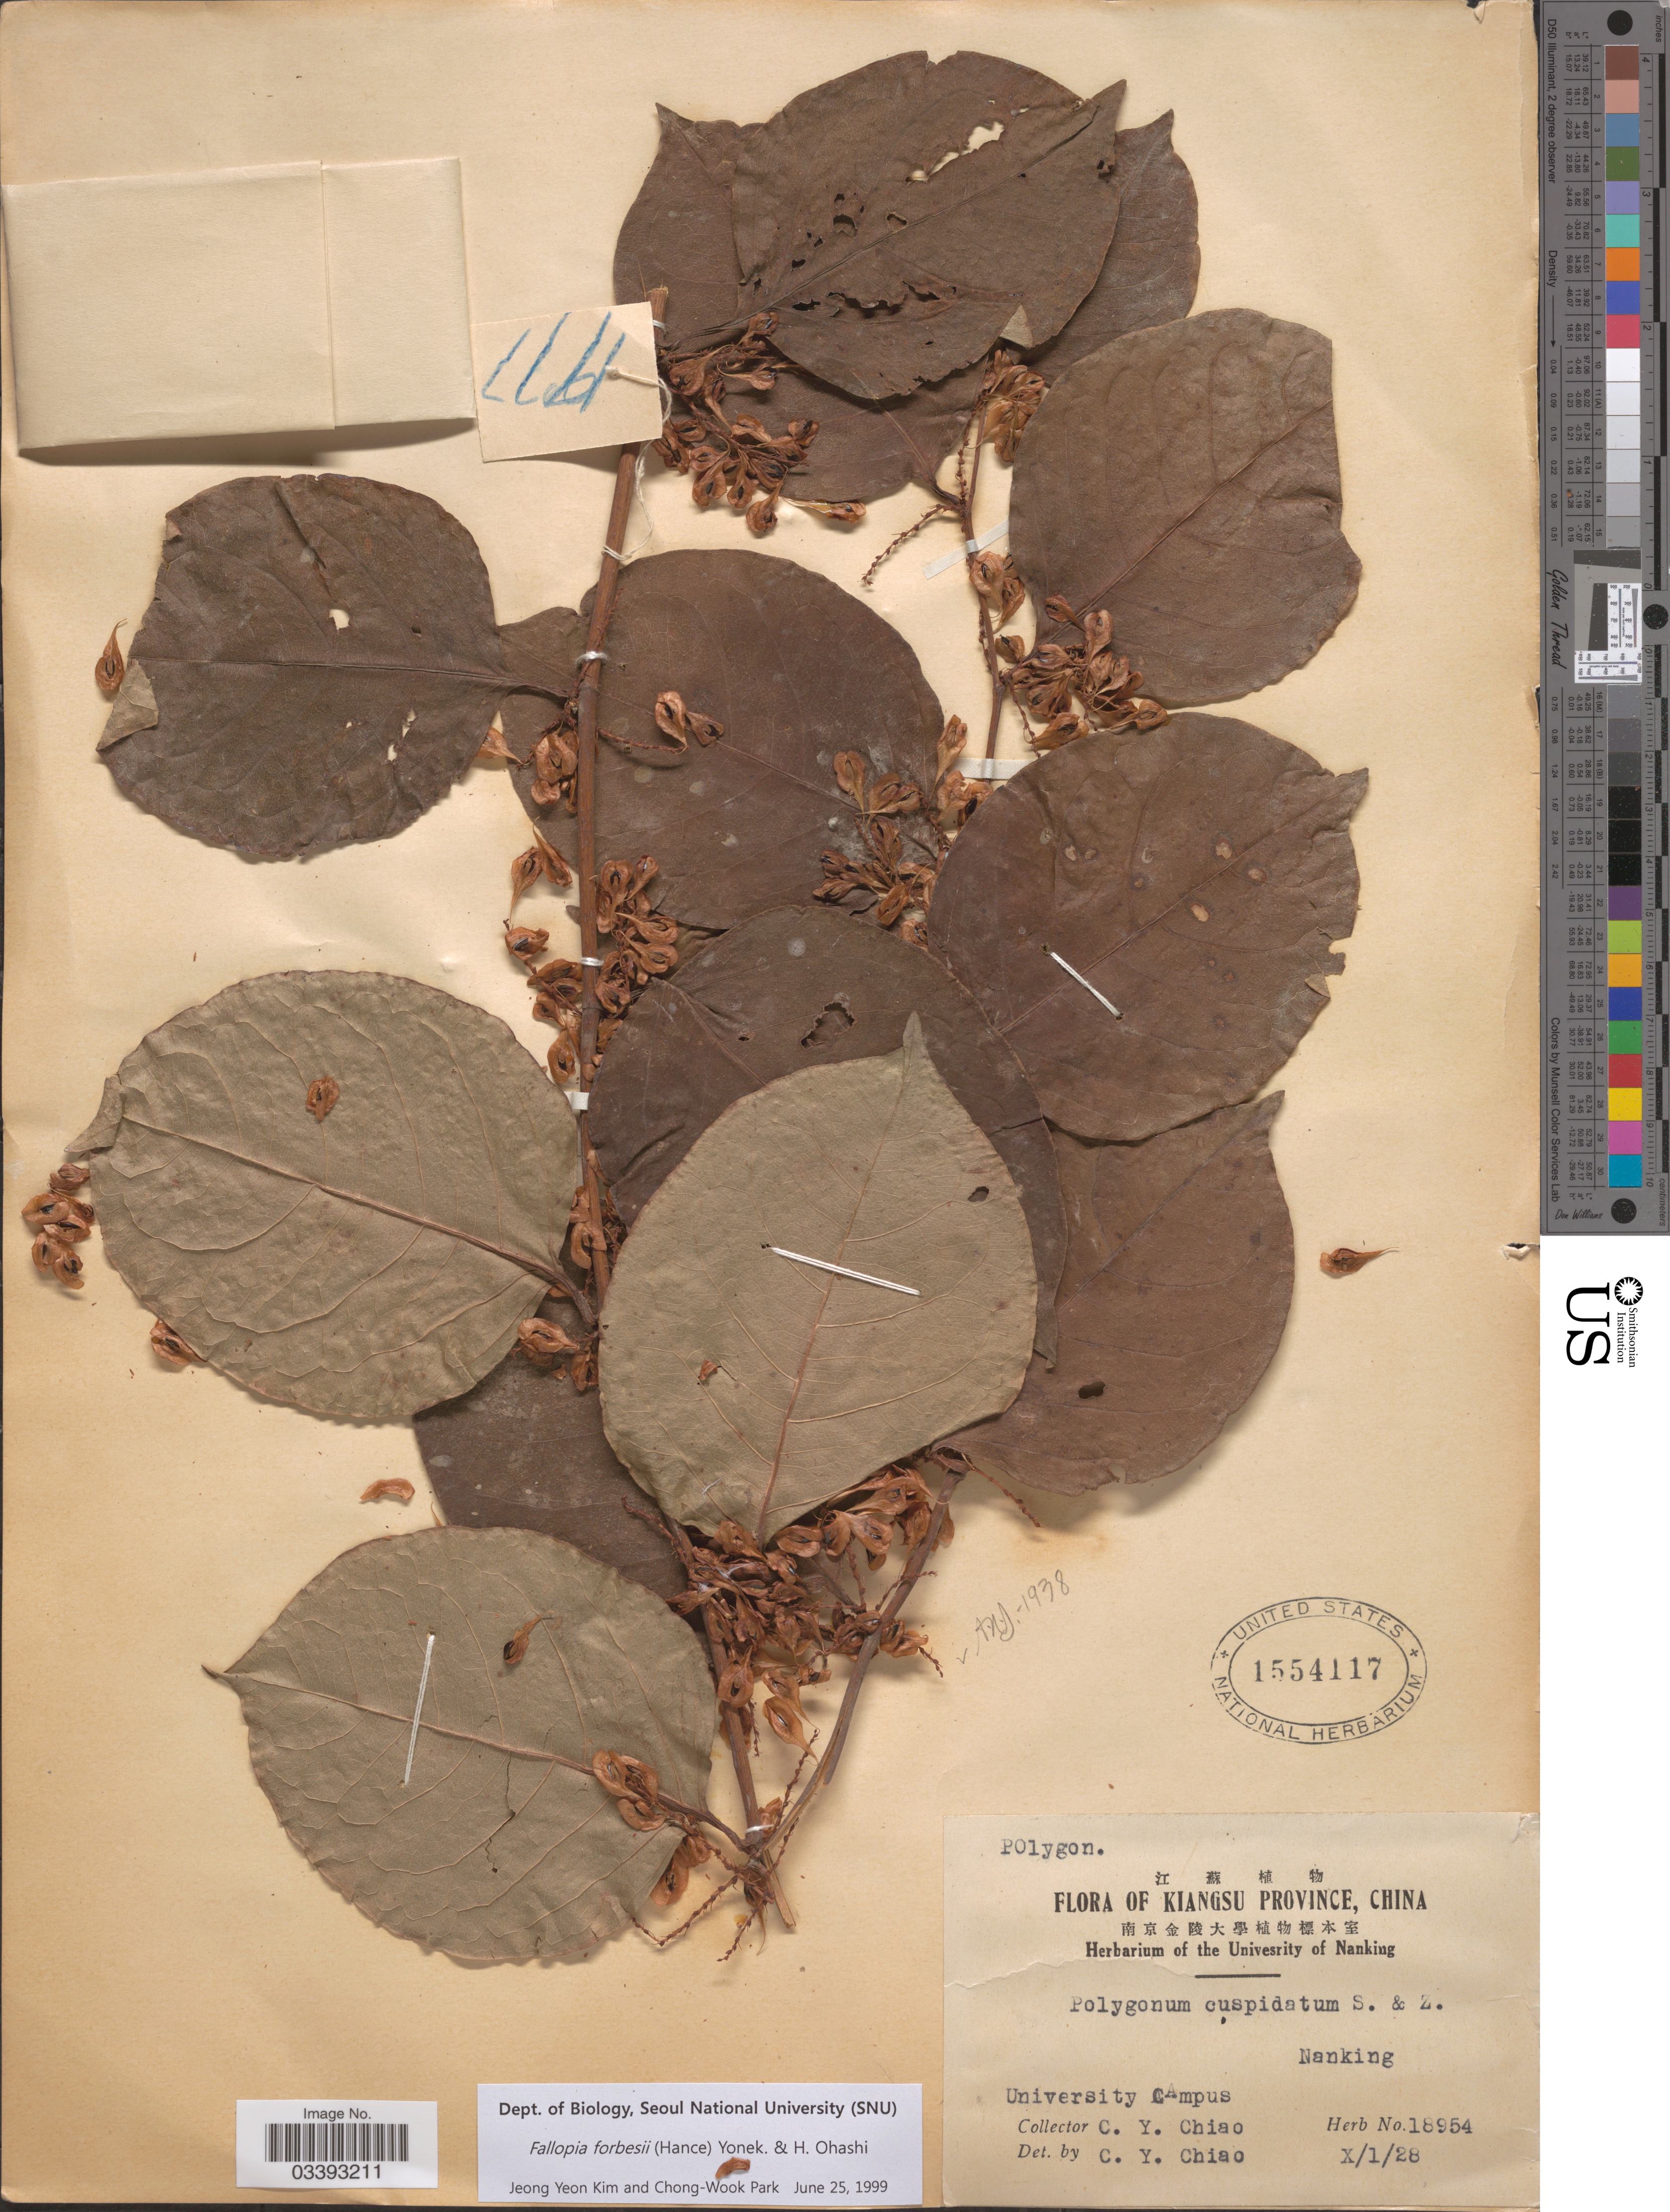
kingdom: Plantae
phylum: Tracheophyta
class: Magnoliopsida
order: Caryophyllales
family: Polygonaceae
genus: Fallopia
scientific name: Fallopia forbesii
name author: Yonek. & H. Ohashi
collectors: C. Y. Chiao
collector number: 18954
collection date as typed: Transcribed d/m/y: 1/10/28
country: China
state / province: Jiangsu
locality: Kiangsu Province. Nanking. University Campus.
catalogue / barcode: US 1554117